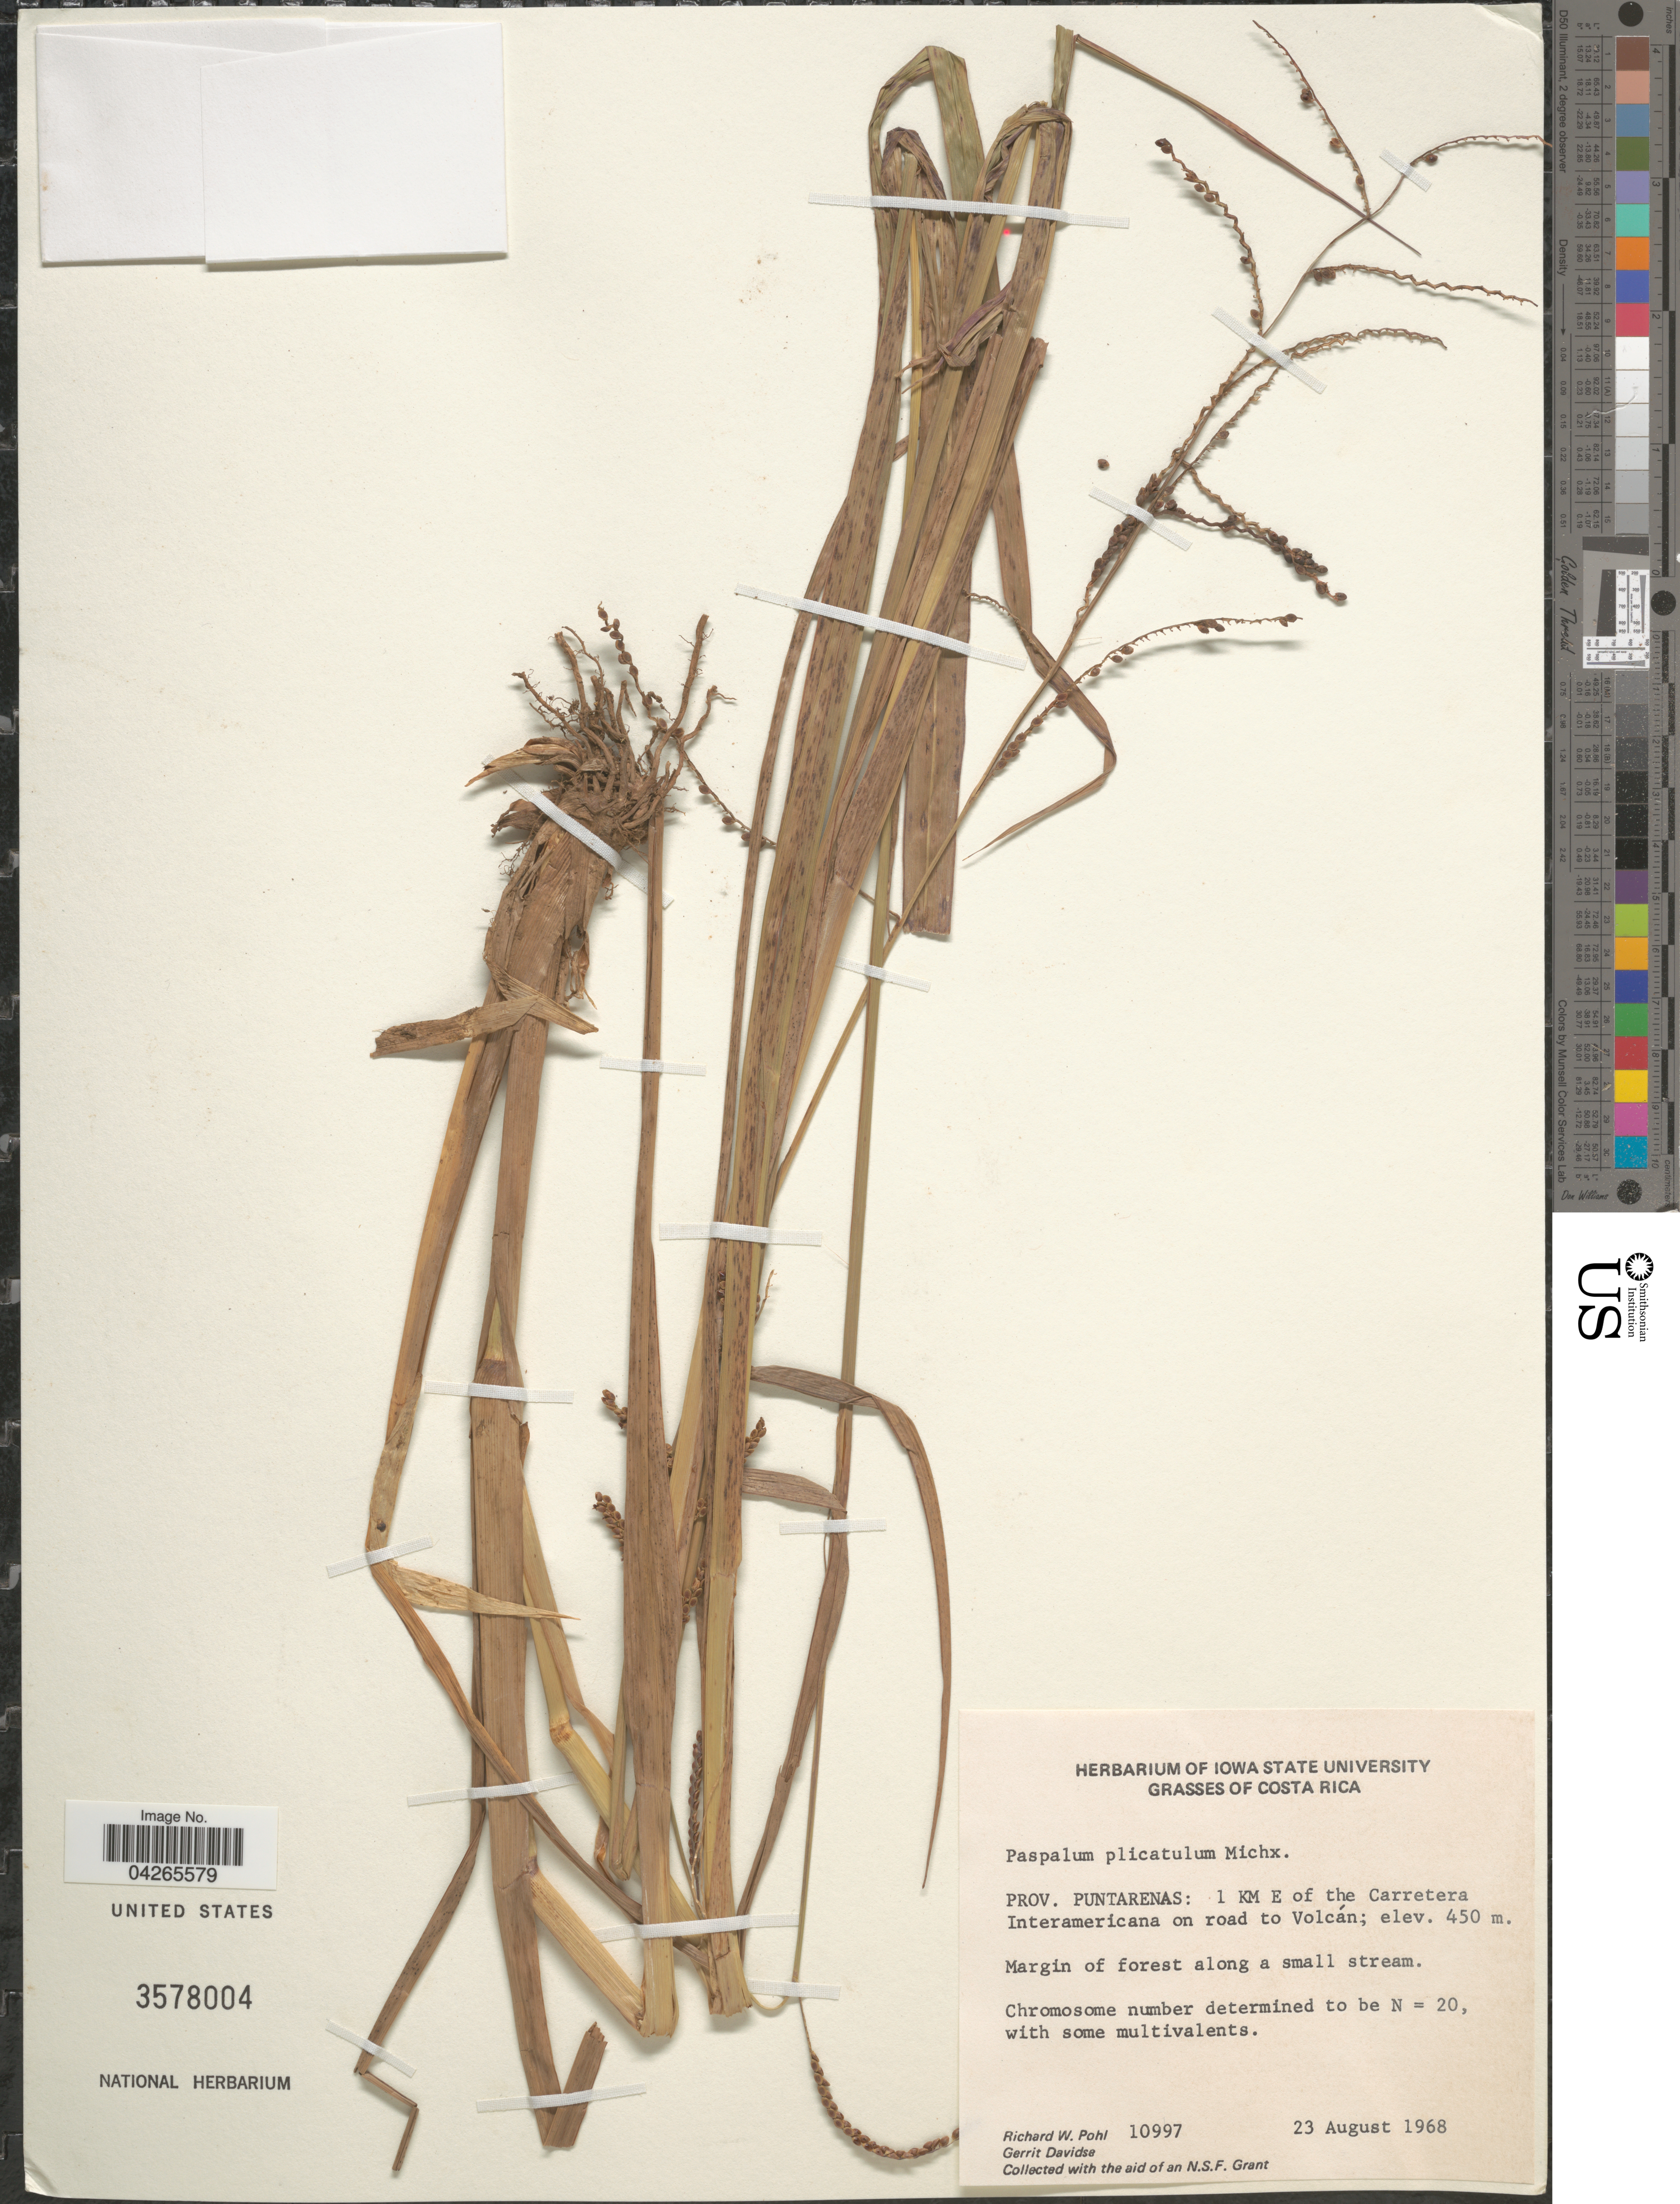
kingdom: Plantae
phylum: Tracheophyta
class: Liliopsida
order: Poales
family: Poaceae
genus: Paspalum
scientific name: Paspalum plicatulum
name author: Michx.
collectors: R. W. Pohl & G. Davidse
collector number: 10997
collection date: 1968-08-23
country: Costa Rica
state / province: Puntarenas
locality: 1 KM E of the Carretera Interamericana on road to Volcán.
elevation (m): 450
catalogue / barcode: US 3578004